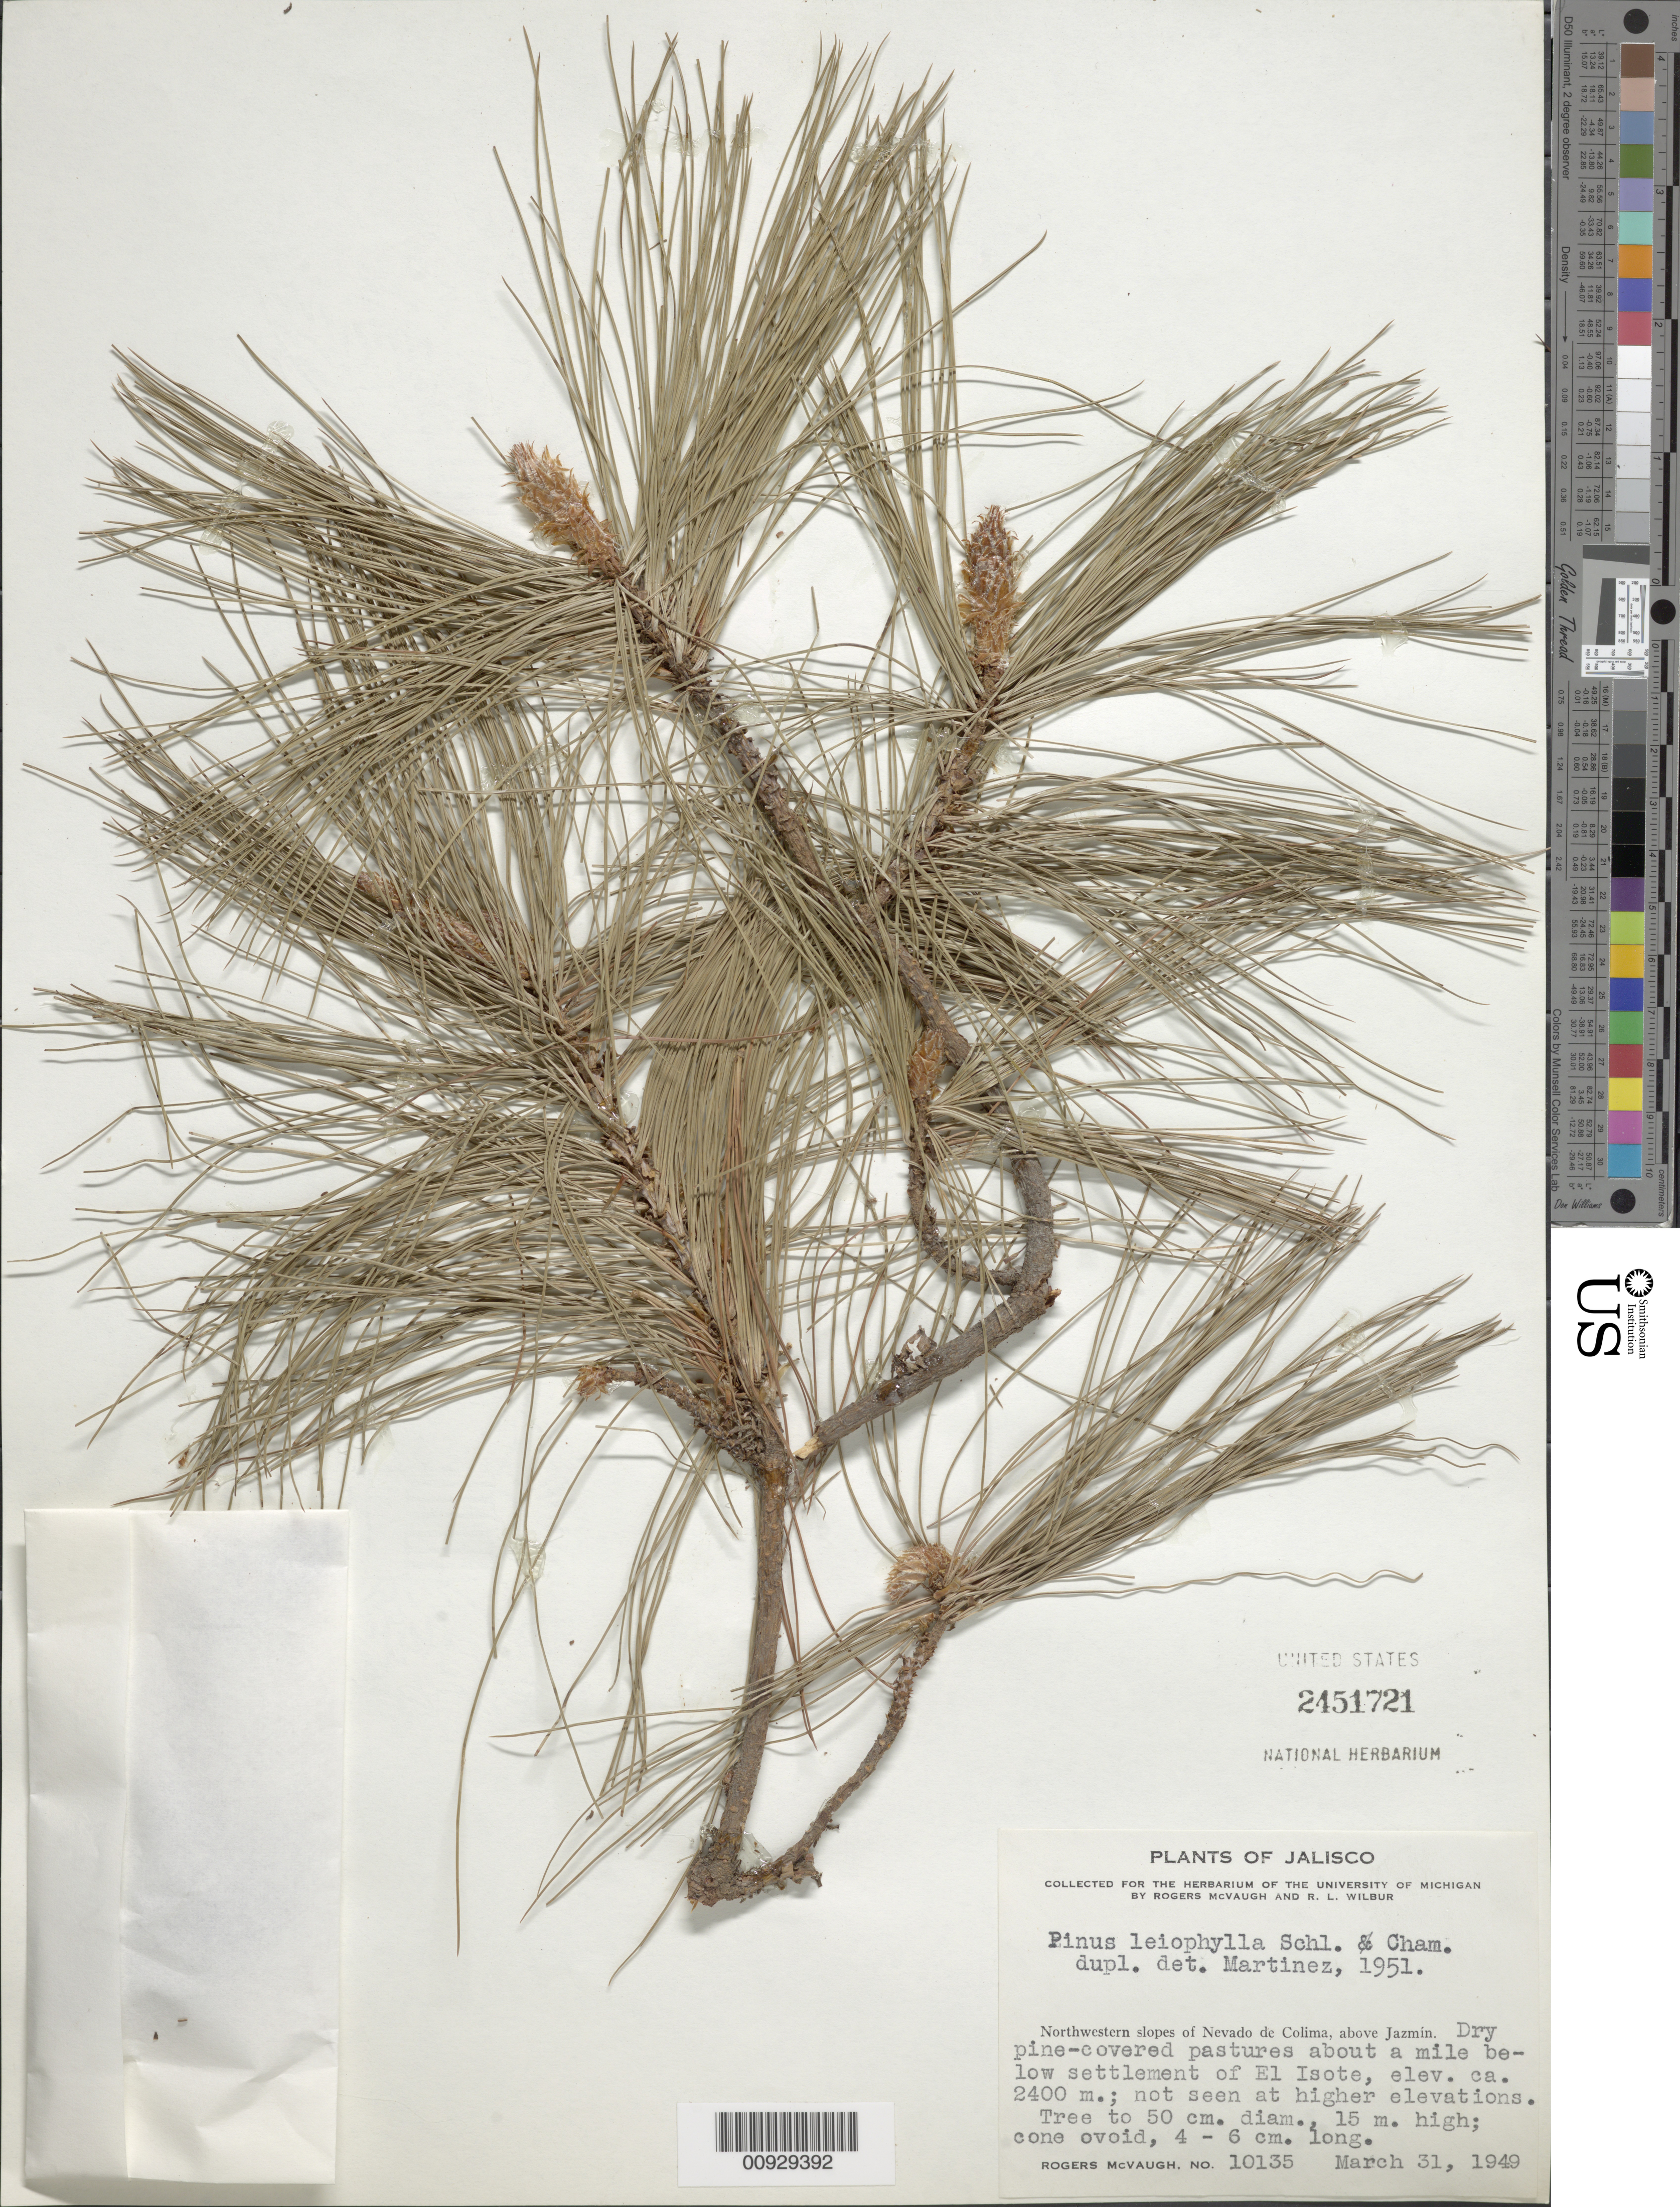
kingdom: Plantae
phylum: Tracheophyta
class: Pinopsida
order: Pinales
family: Pinaceae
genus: Pinus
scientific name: Pinus leiophylla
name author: Schiede ex Schltdl. & Cham.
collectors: R. McVaugh & R. L. Wilbur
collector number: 10135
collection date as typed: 31 Mar 1949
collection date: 1949-03-31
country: Mexico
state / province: Jalisco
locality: Northwestern slopes of Nevado de Colima, above Jazmín. About a mile below settlement of El Isote.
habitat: Dry pine-covered pastures. Not seen at higher elevations.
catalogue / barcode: US 2451721